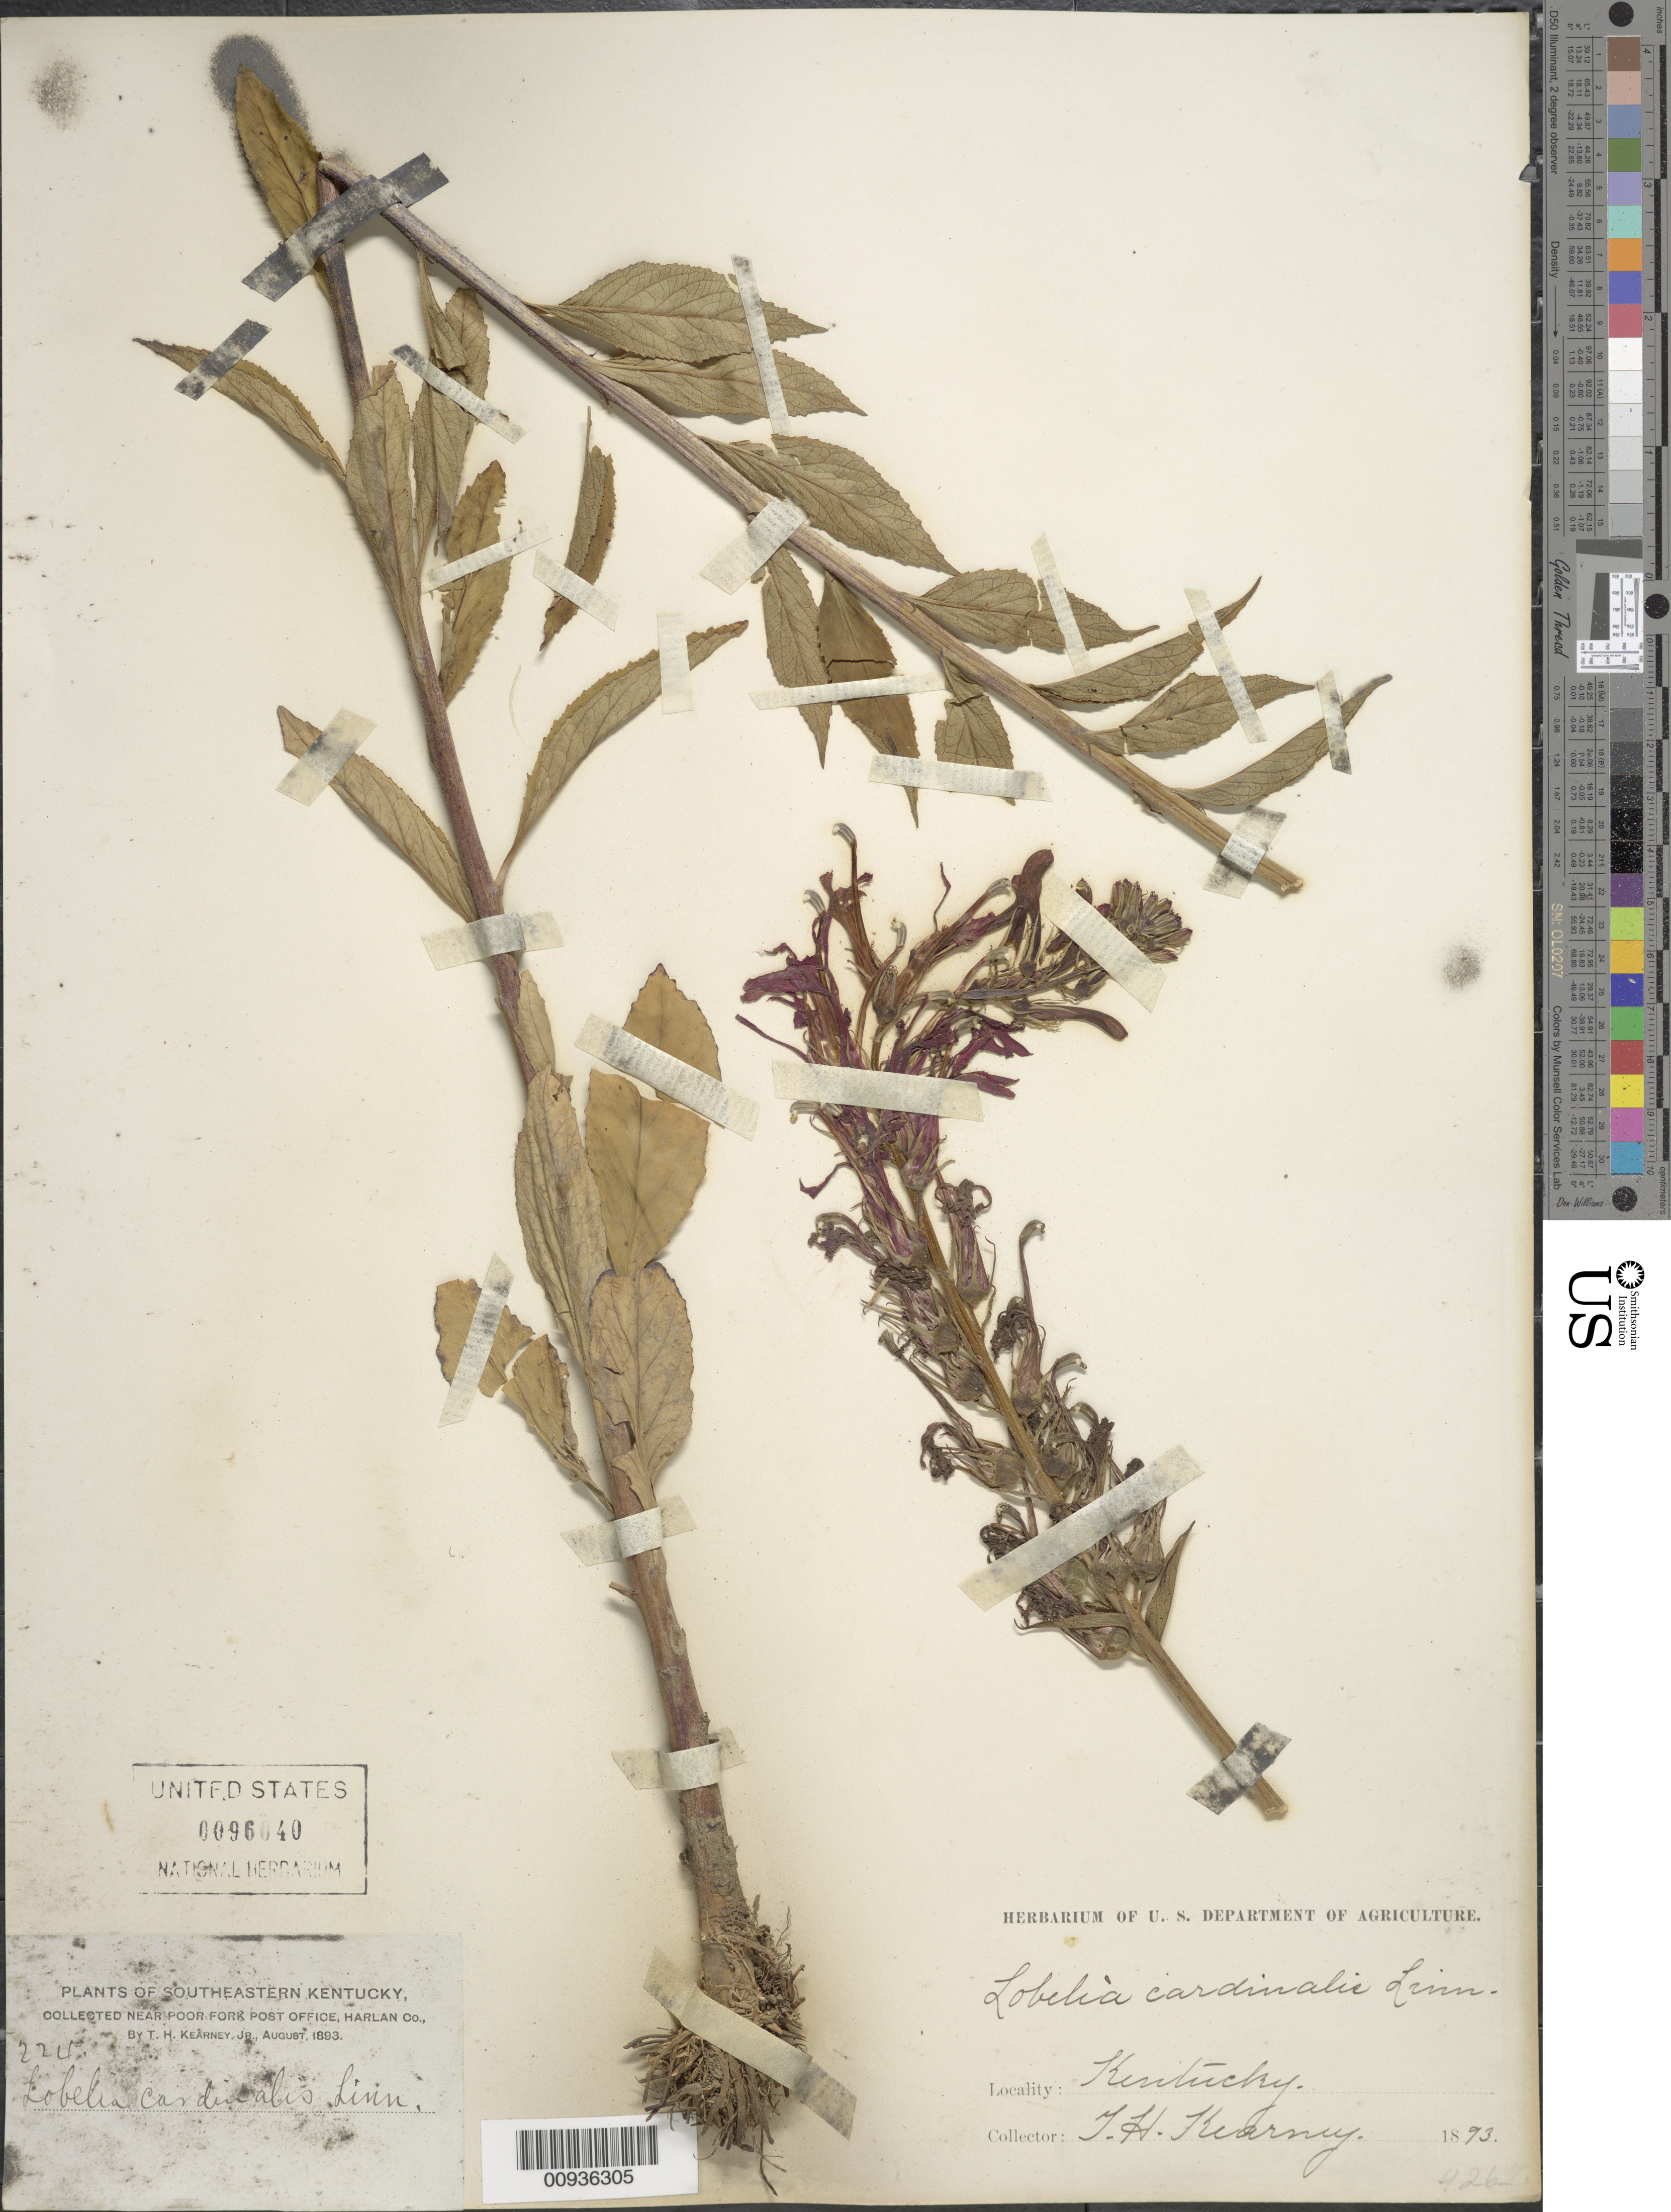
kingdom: Plantae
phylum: Tracheophyta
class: Magnoliopsida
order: Asterales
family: Campanulaceae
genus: Lobelia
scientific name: Lobelia cardinalis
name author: L.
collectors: T. H. Kearney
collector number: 224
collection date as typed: Aug 1893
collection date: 1893-08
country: United States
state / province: Kentucky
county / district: Harlan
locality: Near Poor Fork Post Office.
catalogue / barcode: US 96040